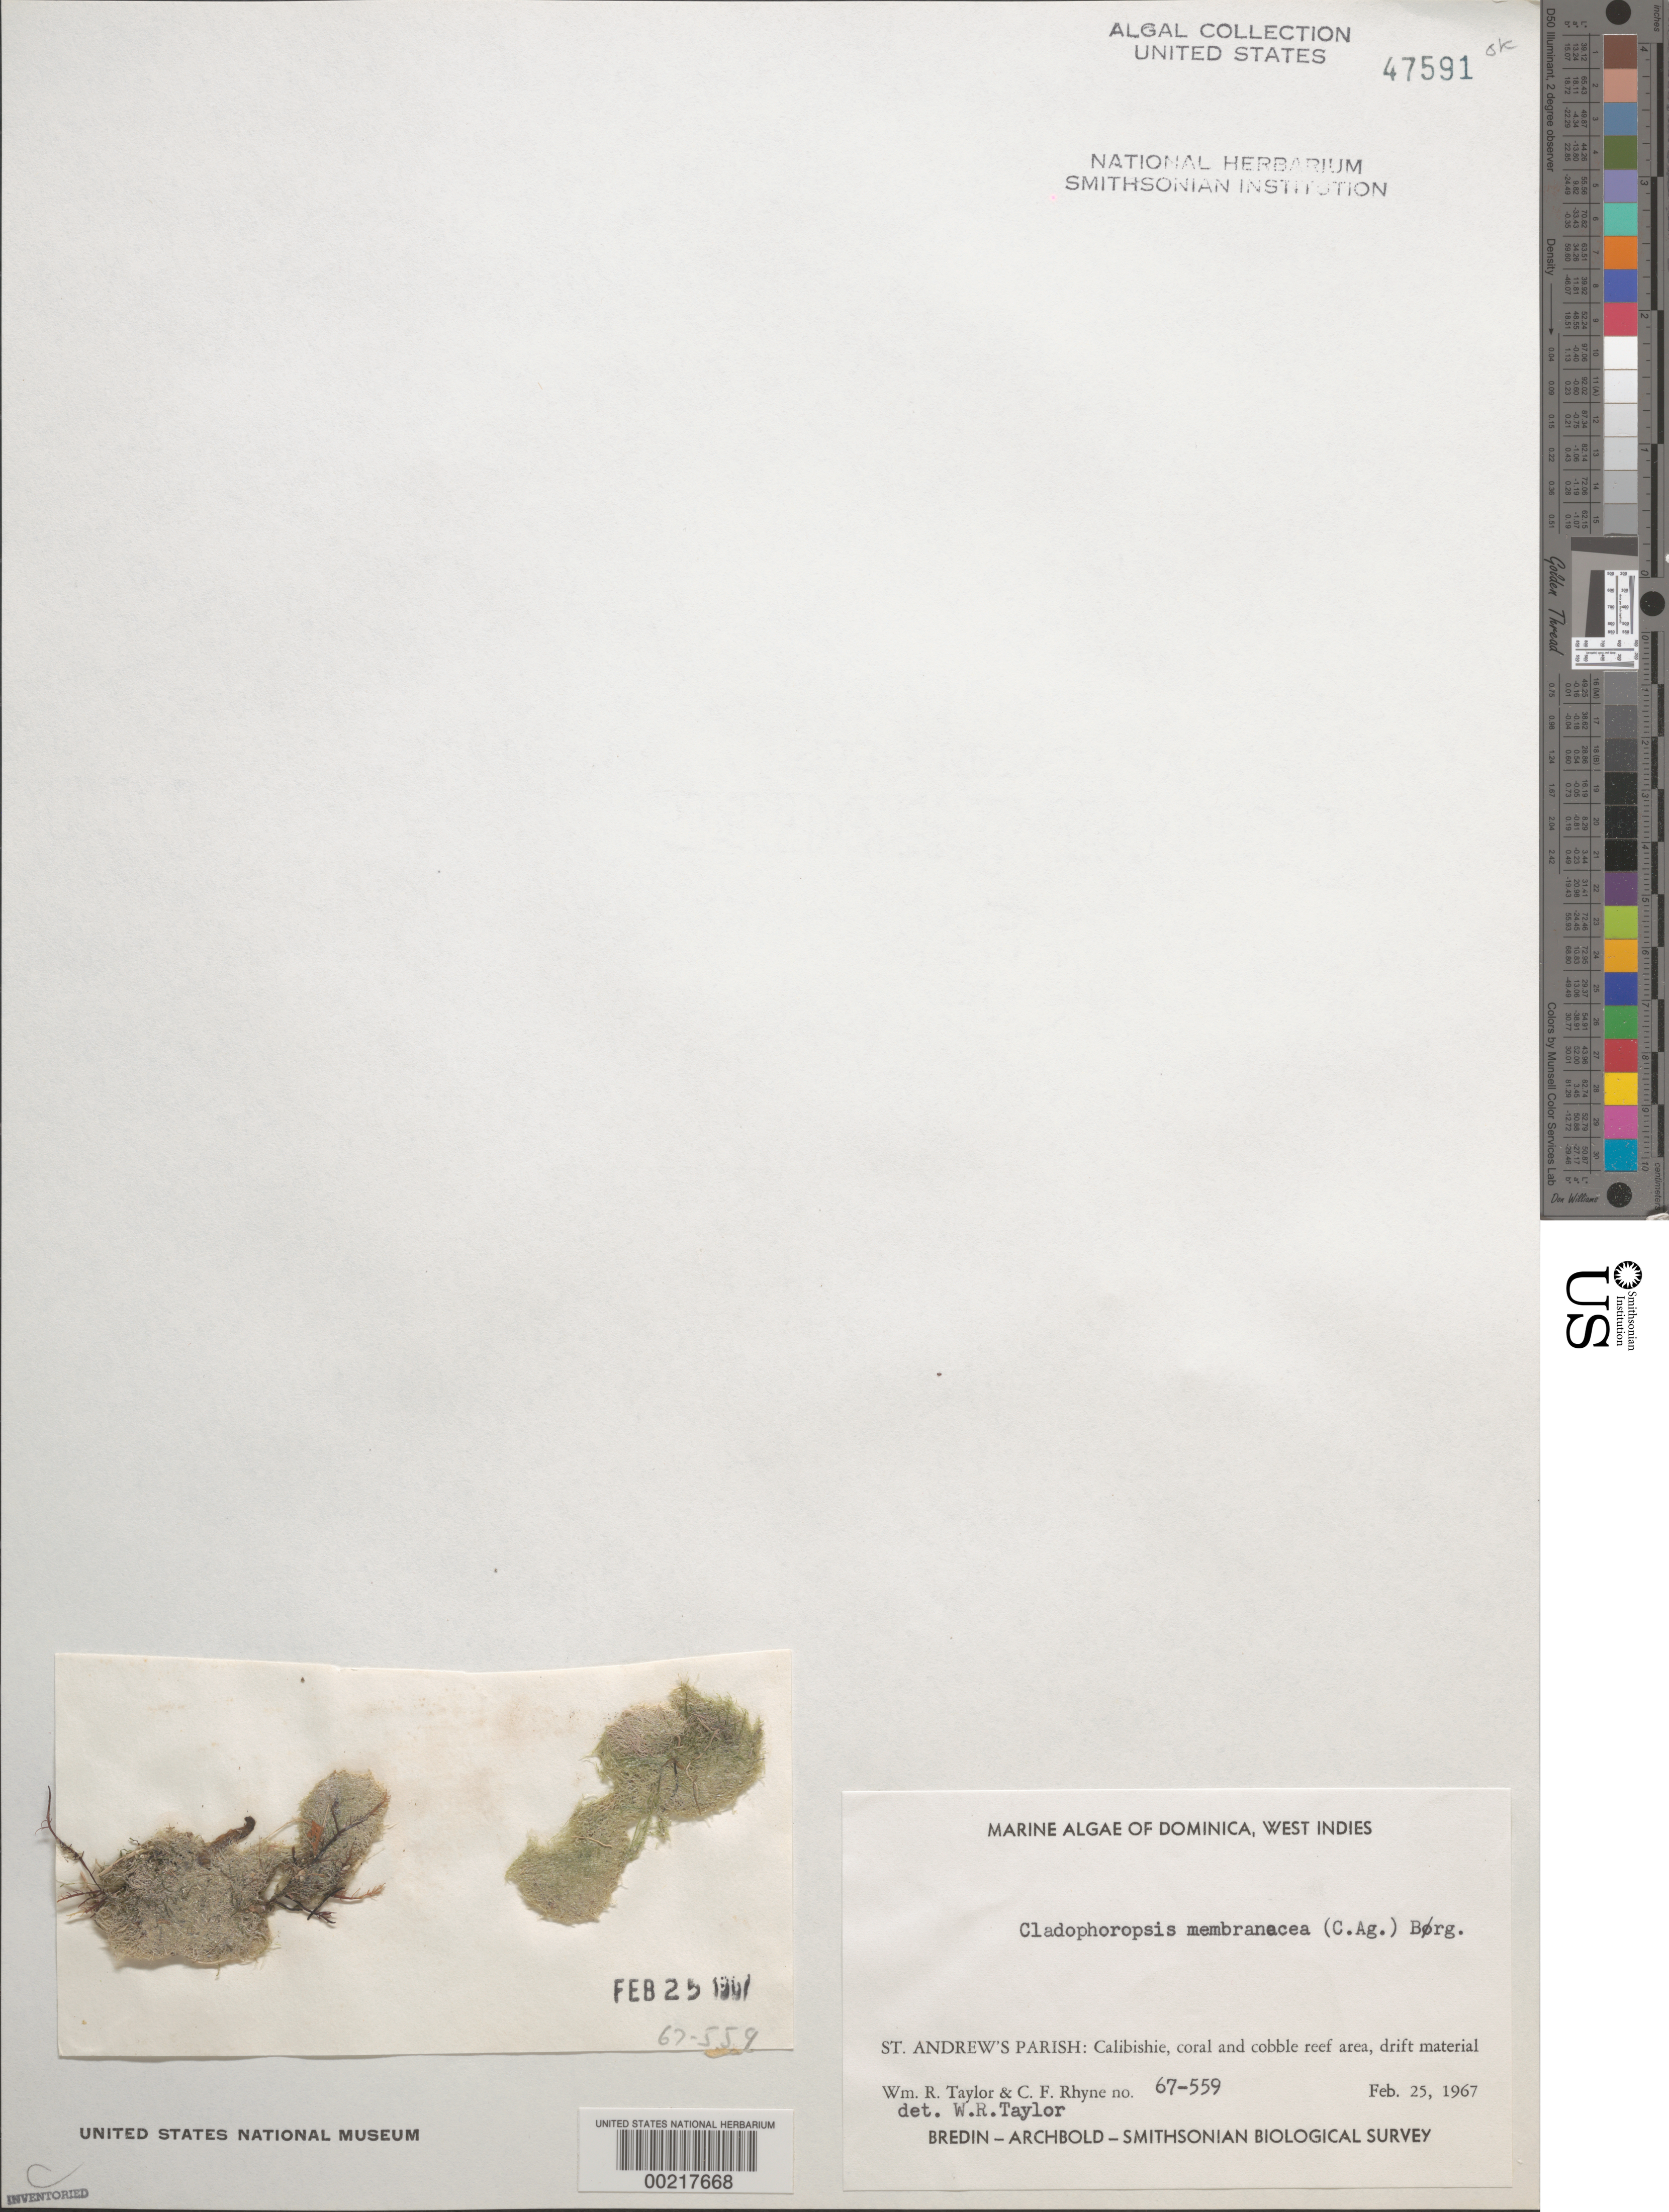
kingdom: Plantae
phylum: Chlorophyta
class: Ulvophyceae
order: Siphonocladales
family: Boodleaceae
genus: Cladophoropsis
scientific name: Cladophoropsis membranacea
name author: (Hofman-Bang) Børgesen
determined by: Taylor, William R.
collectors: W. R. Taylor & C. Rhyne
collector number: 67-559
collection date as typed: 25 Feb 1967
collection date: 1967-02-25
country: Dominica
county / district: St. Andrew's Parish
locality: Calibishie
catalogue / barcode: US 47591